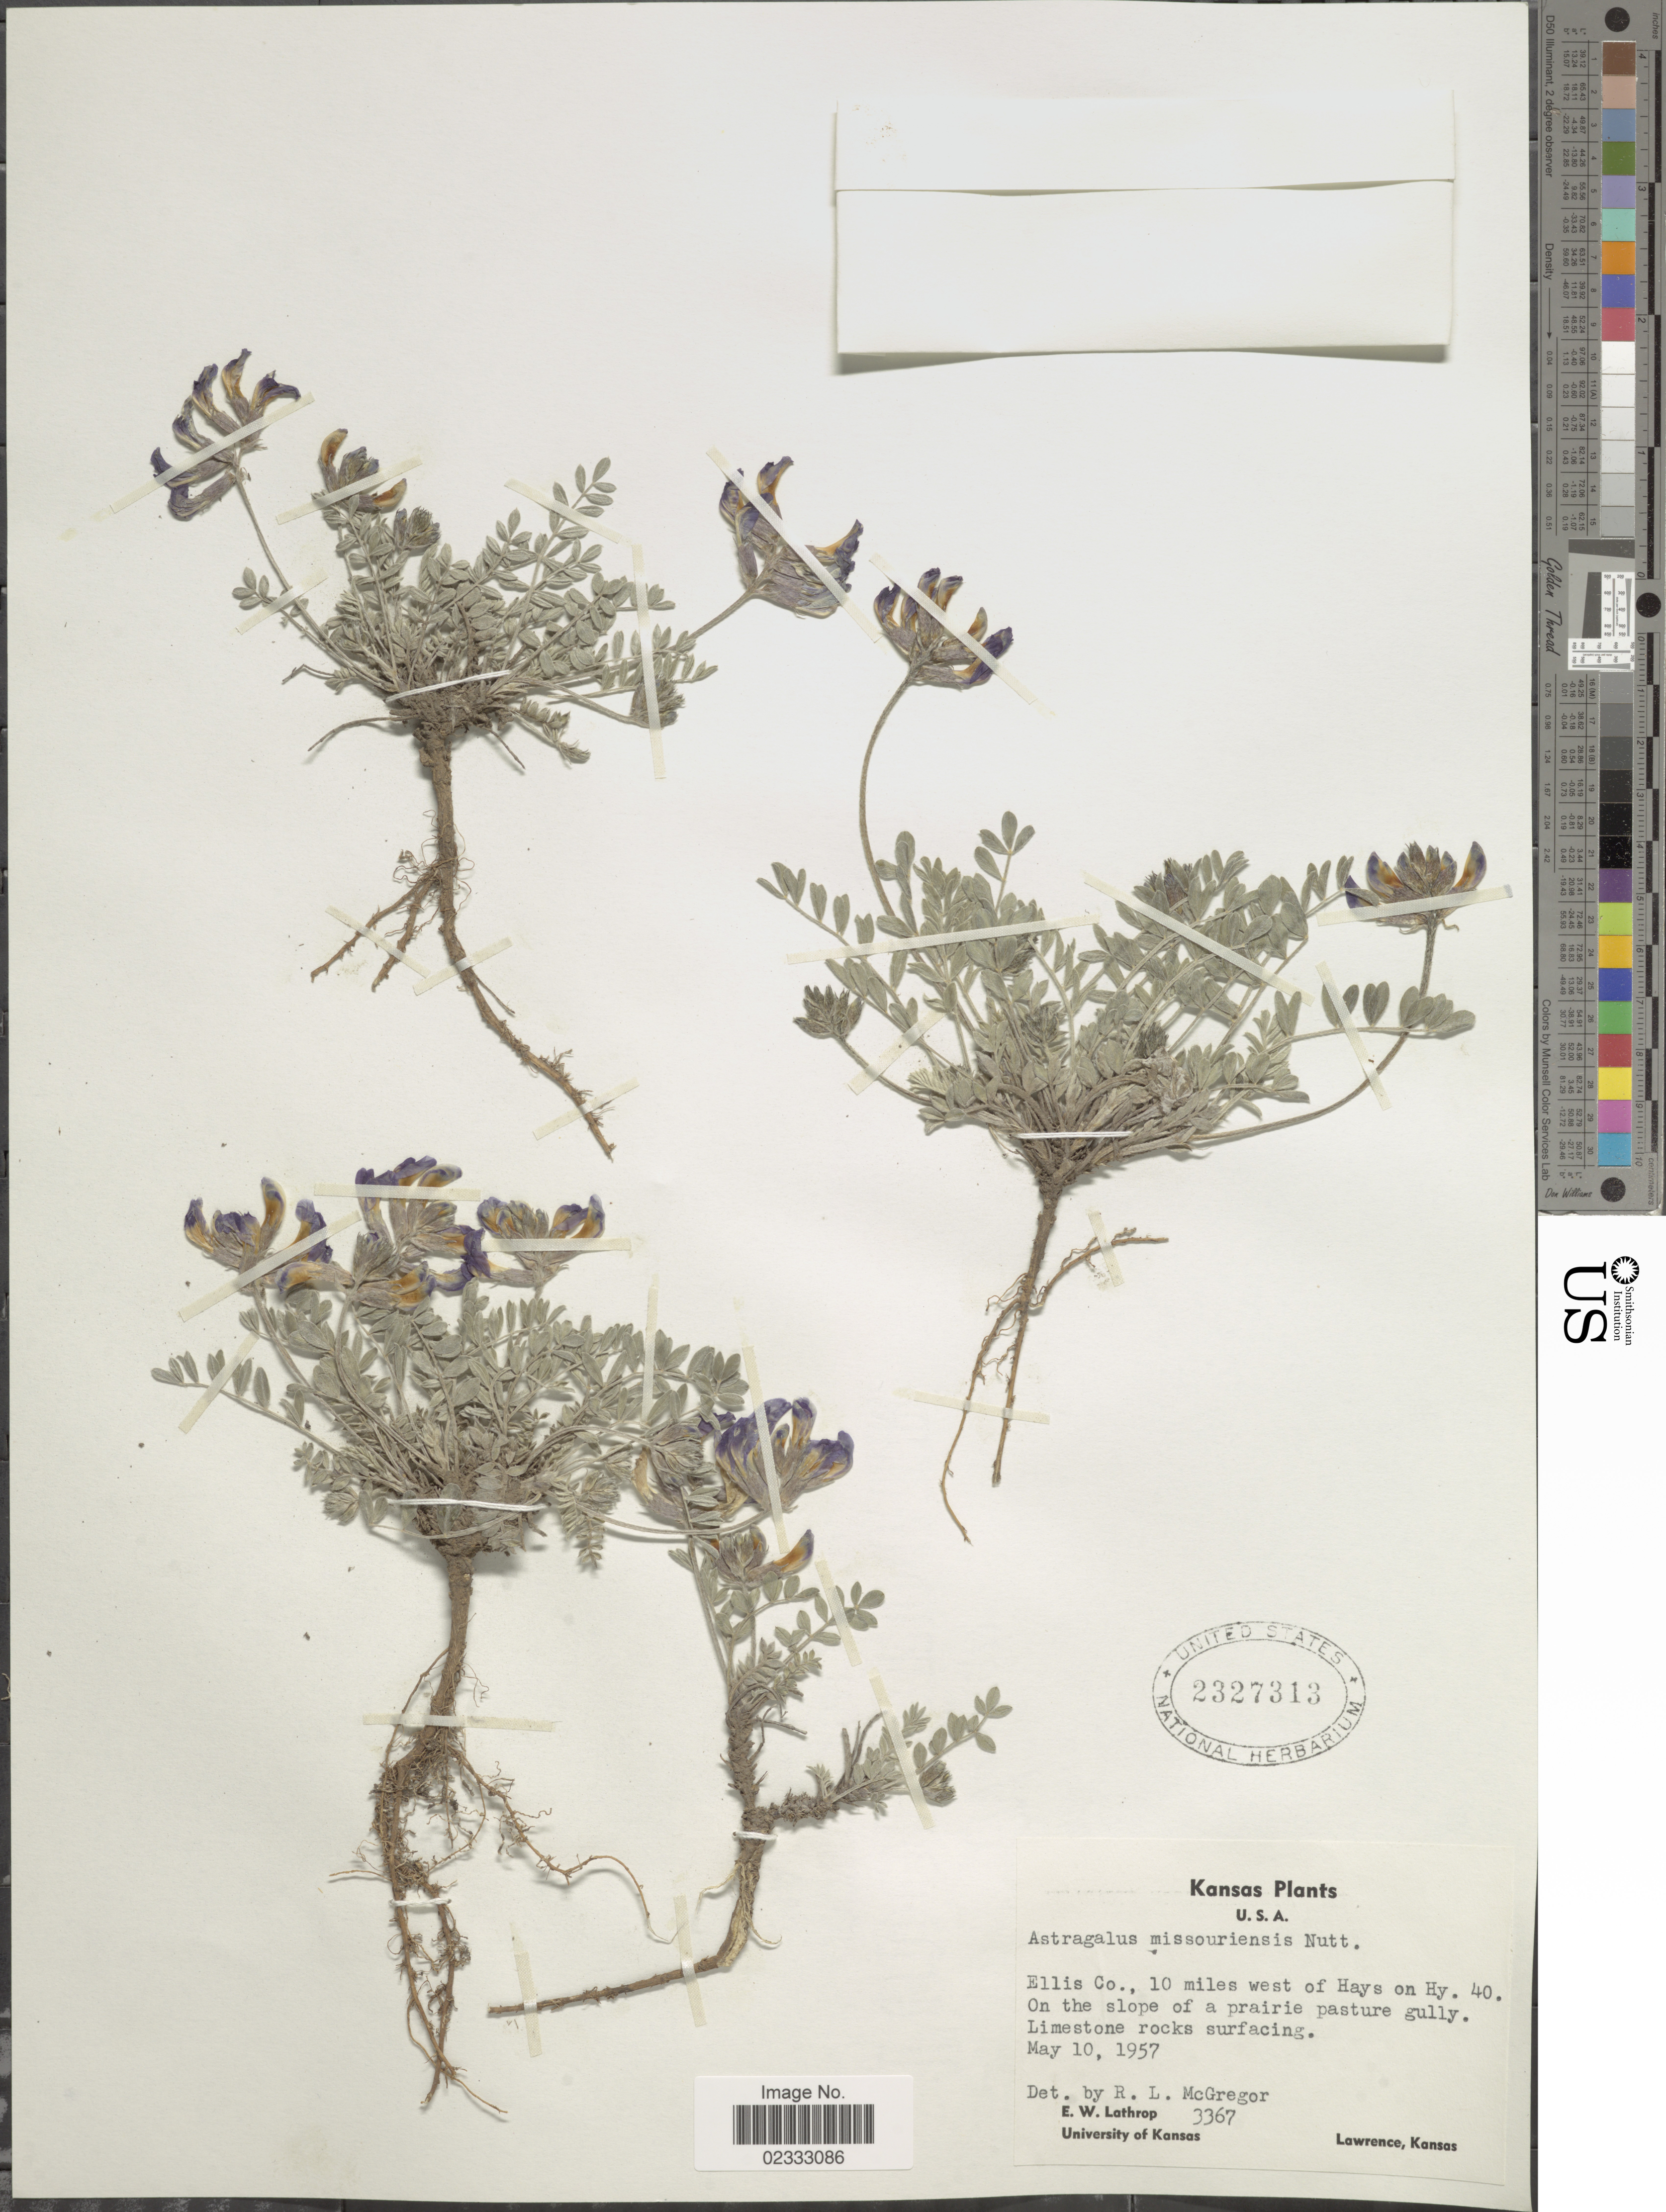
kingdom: Plantae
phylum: Tracheophyta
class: Magnoliopsida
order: Fabales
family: Fabaceae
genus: Astragalus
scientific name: Astragalus missouriensis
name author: Nutt.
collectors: E. W. Lathrop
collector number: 3367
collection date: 1957-05-10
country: United States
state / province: Kansas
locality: Kansas, Ellis Co., 10 miles west of Hays on Hy. 40, on the slope of a prairie pasture gully.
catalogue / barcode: US 2327313